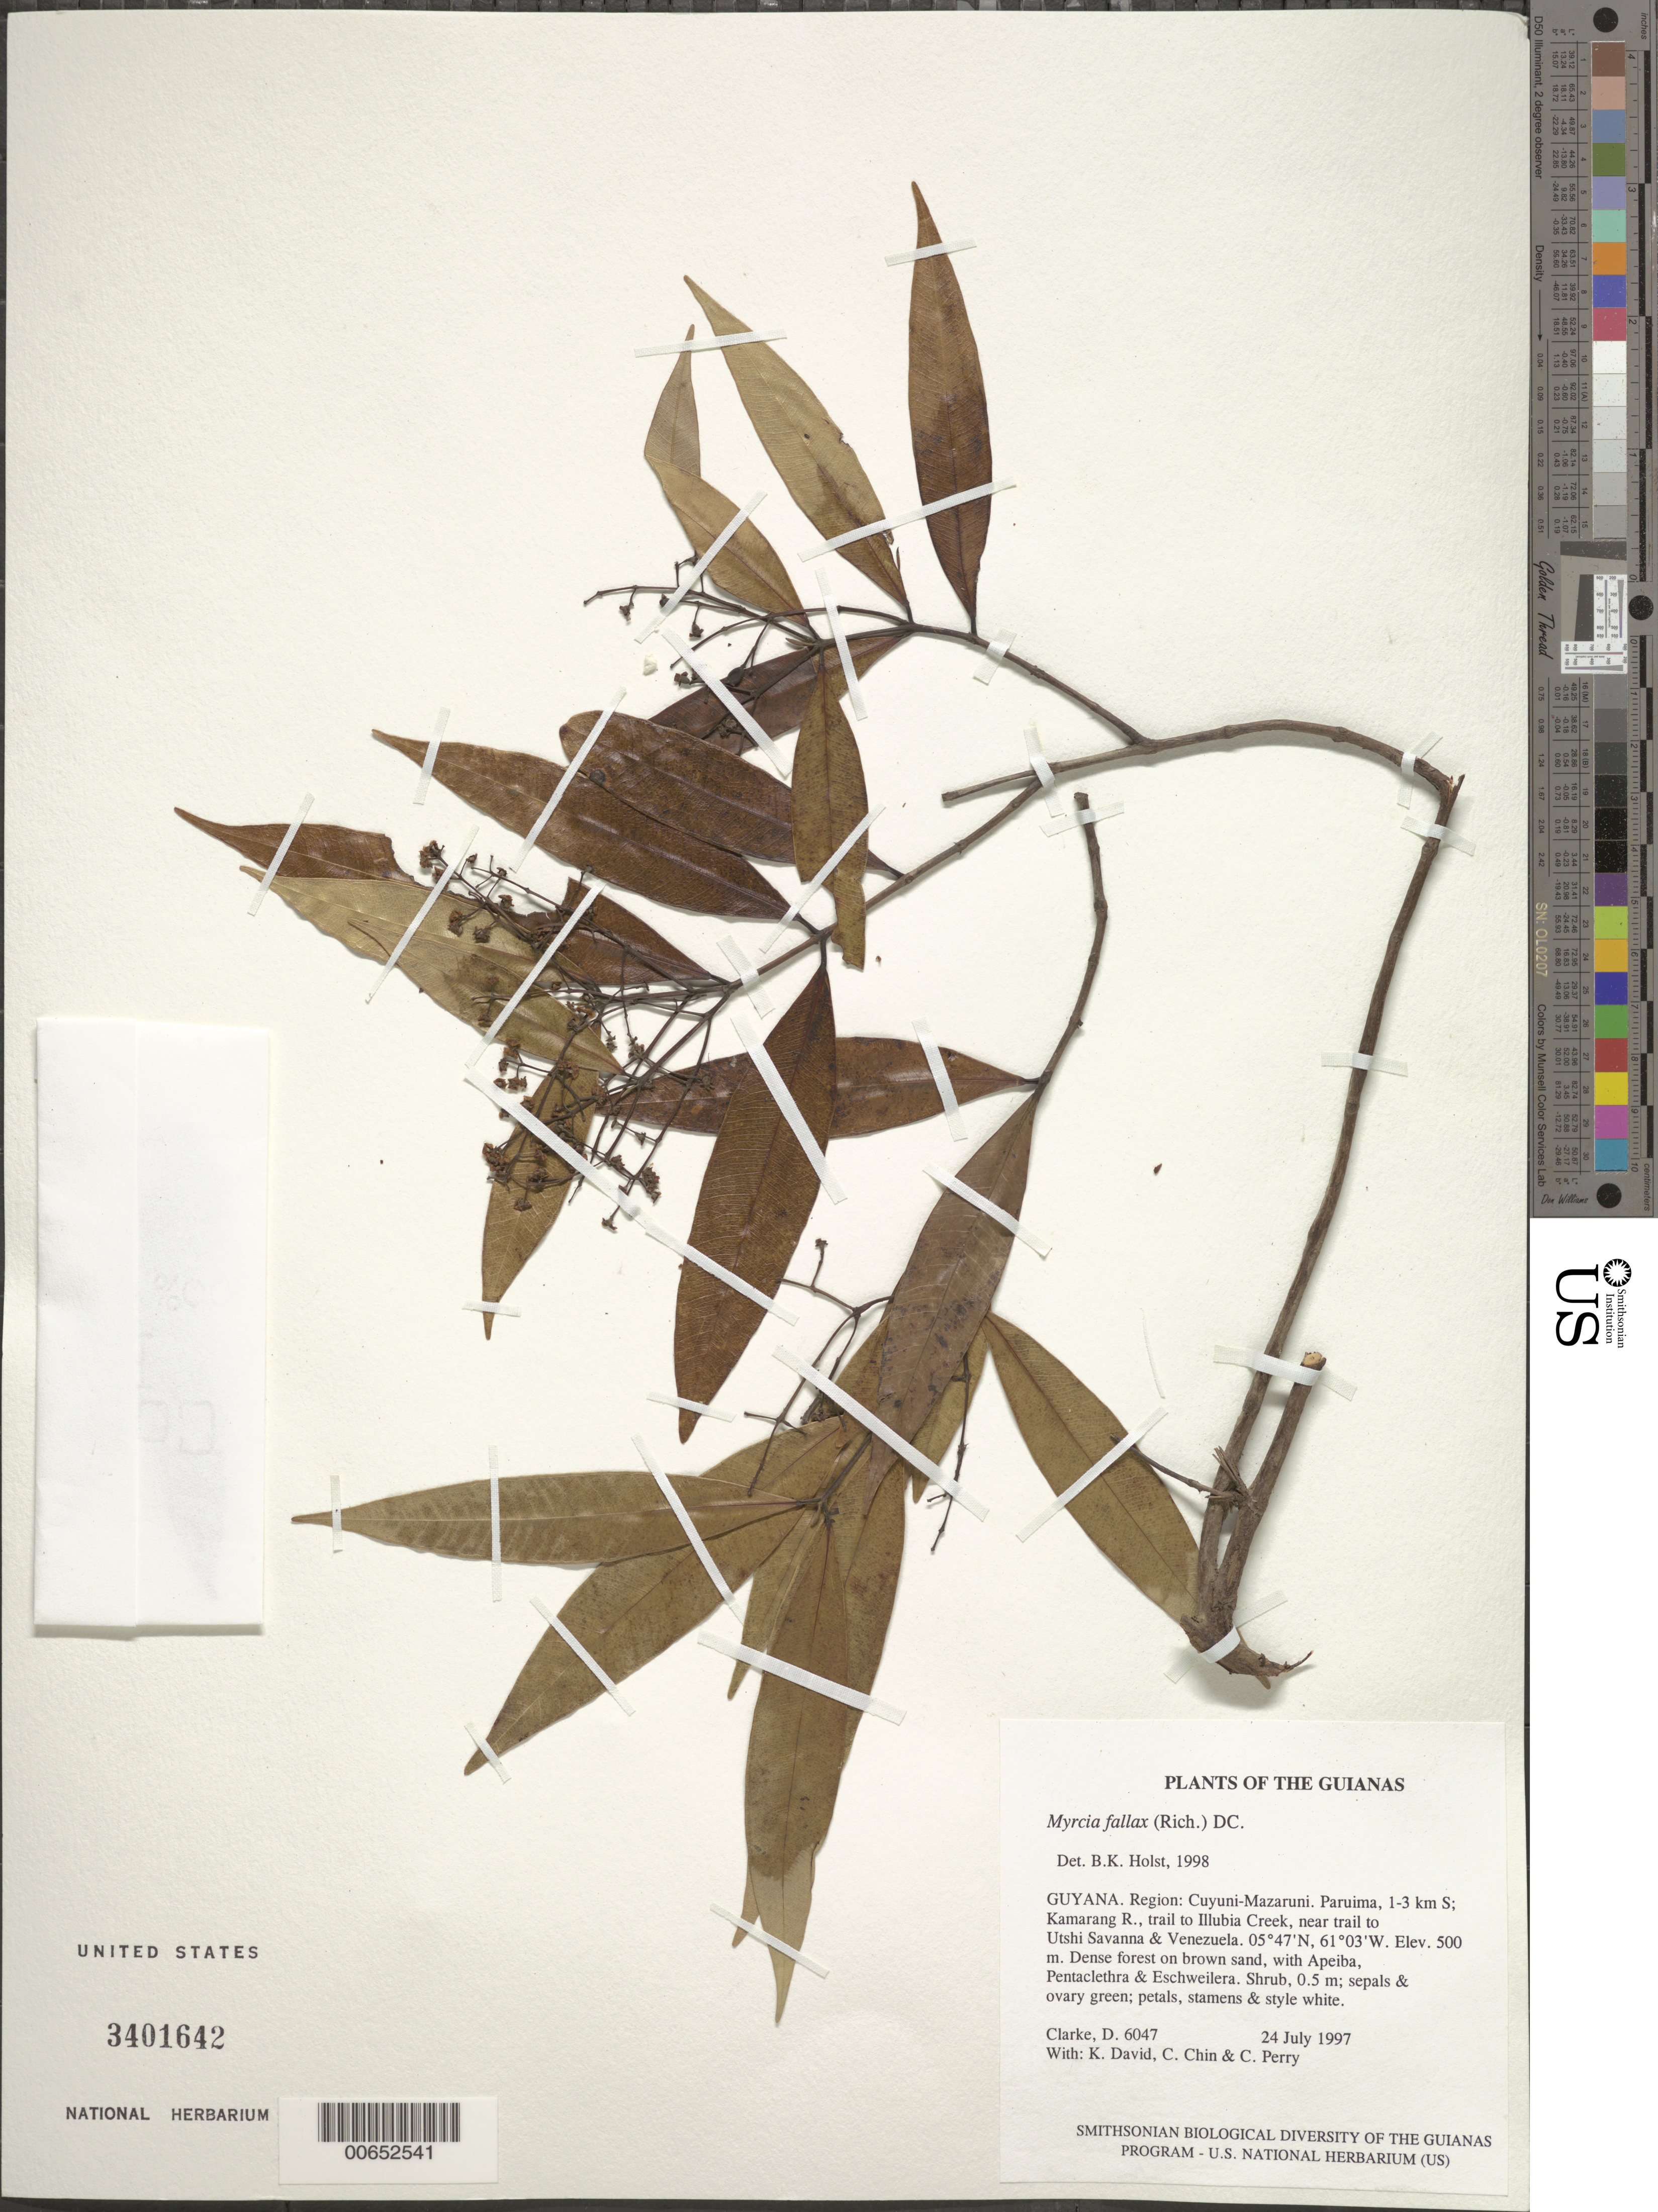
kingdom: Plantae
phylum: Tracheophyta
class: Magnoliopsida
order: Myrtales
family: Myrtaceae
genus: Myrcia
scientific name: Myrcia fallax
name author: (Rich.) DC.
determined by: Holst, Bruce K.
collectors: H. D. Clarke, K. David, C. Chin & C. Perry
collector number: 6047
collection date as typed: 24 July 1997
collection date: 1997-07-24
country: Guyana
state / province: Cuyuni-Mazaruni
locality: Paruima, 1-3 km S; Kamarang R., trail to Illubia Creek, near trail to Utshi Savanna & Venezuela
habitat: Dense forest on brown sand, with Apeiba, Pentaclethra & Eschweilera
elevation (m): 500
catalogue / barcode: US 3401642